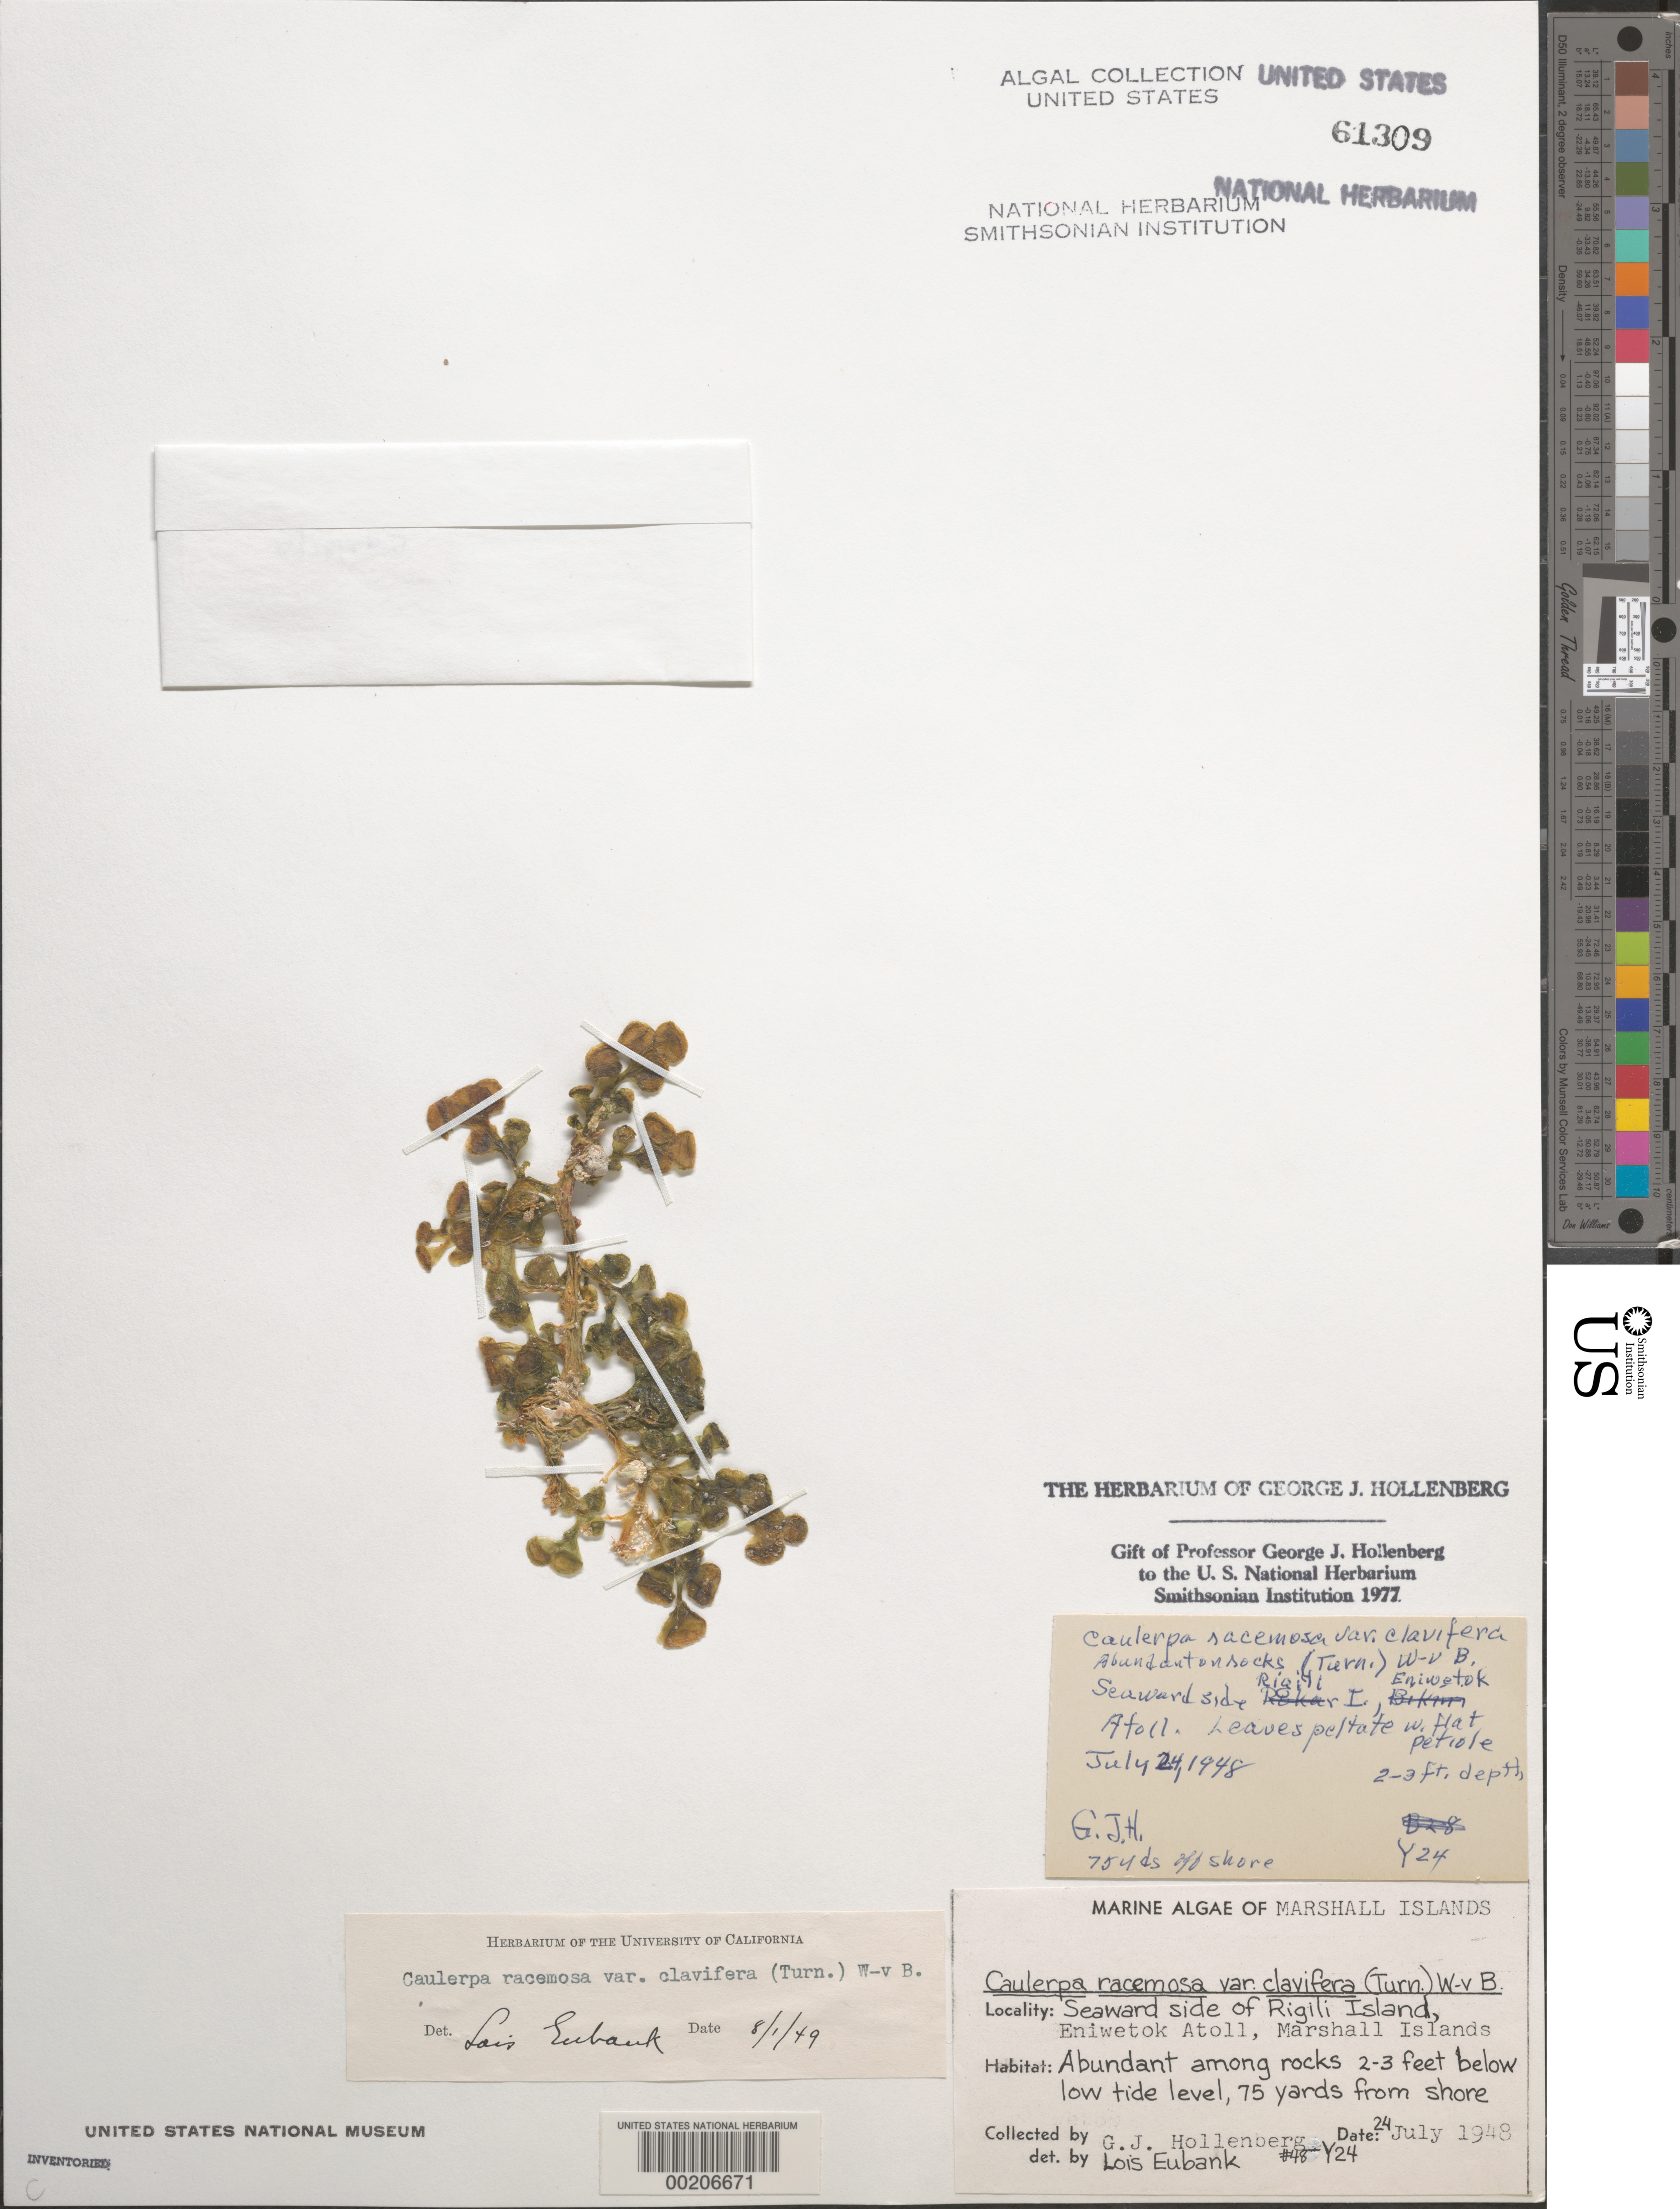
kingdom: Plantae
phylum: Chlorophyta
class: Ulvophyceae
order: Bryopsidales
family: Caulerpaceae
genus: Caulerpa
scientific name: Caulerpa racemosa var. clavifera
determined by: Eubank, L. L.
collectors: G. Hollenberg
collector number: GJH 48-y24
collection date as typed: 24 Jul 1948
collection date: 1948-07-24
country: Marshall Islands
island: Enewetak [Eniwetok] Atoll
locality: Rigili Islet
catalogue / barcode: US 61309